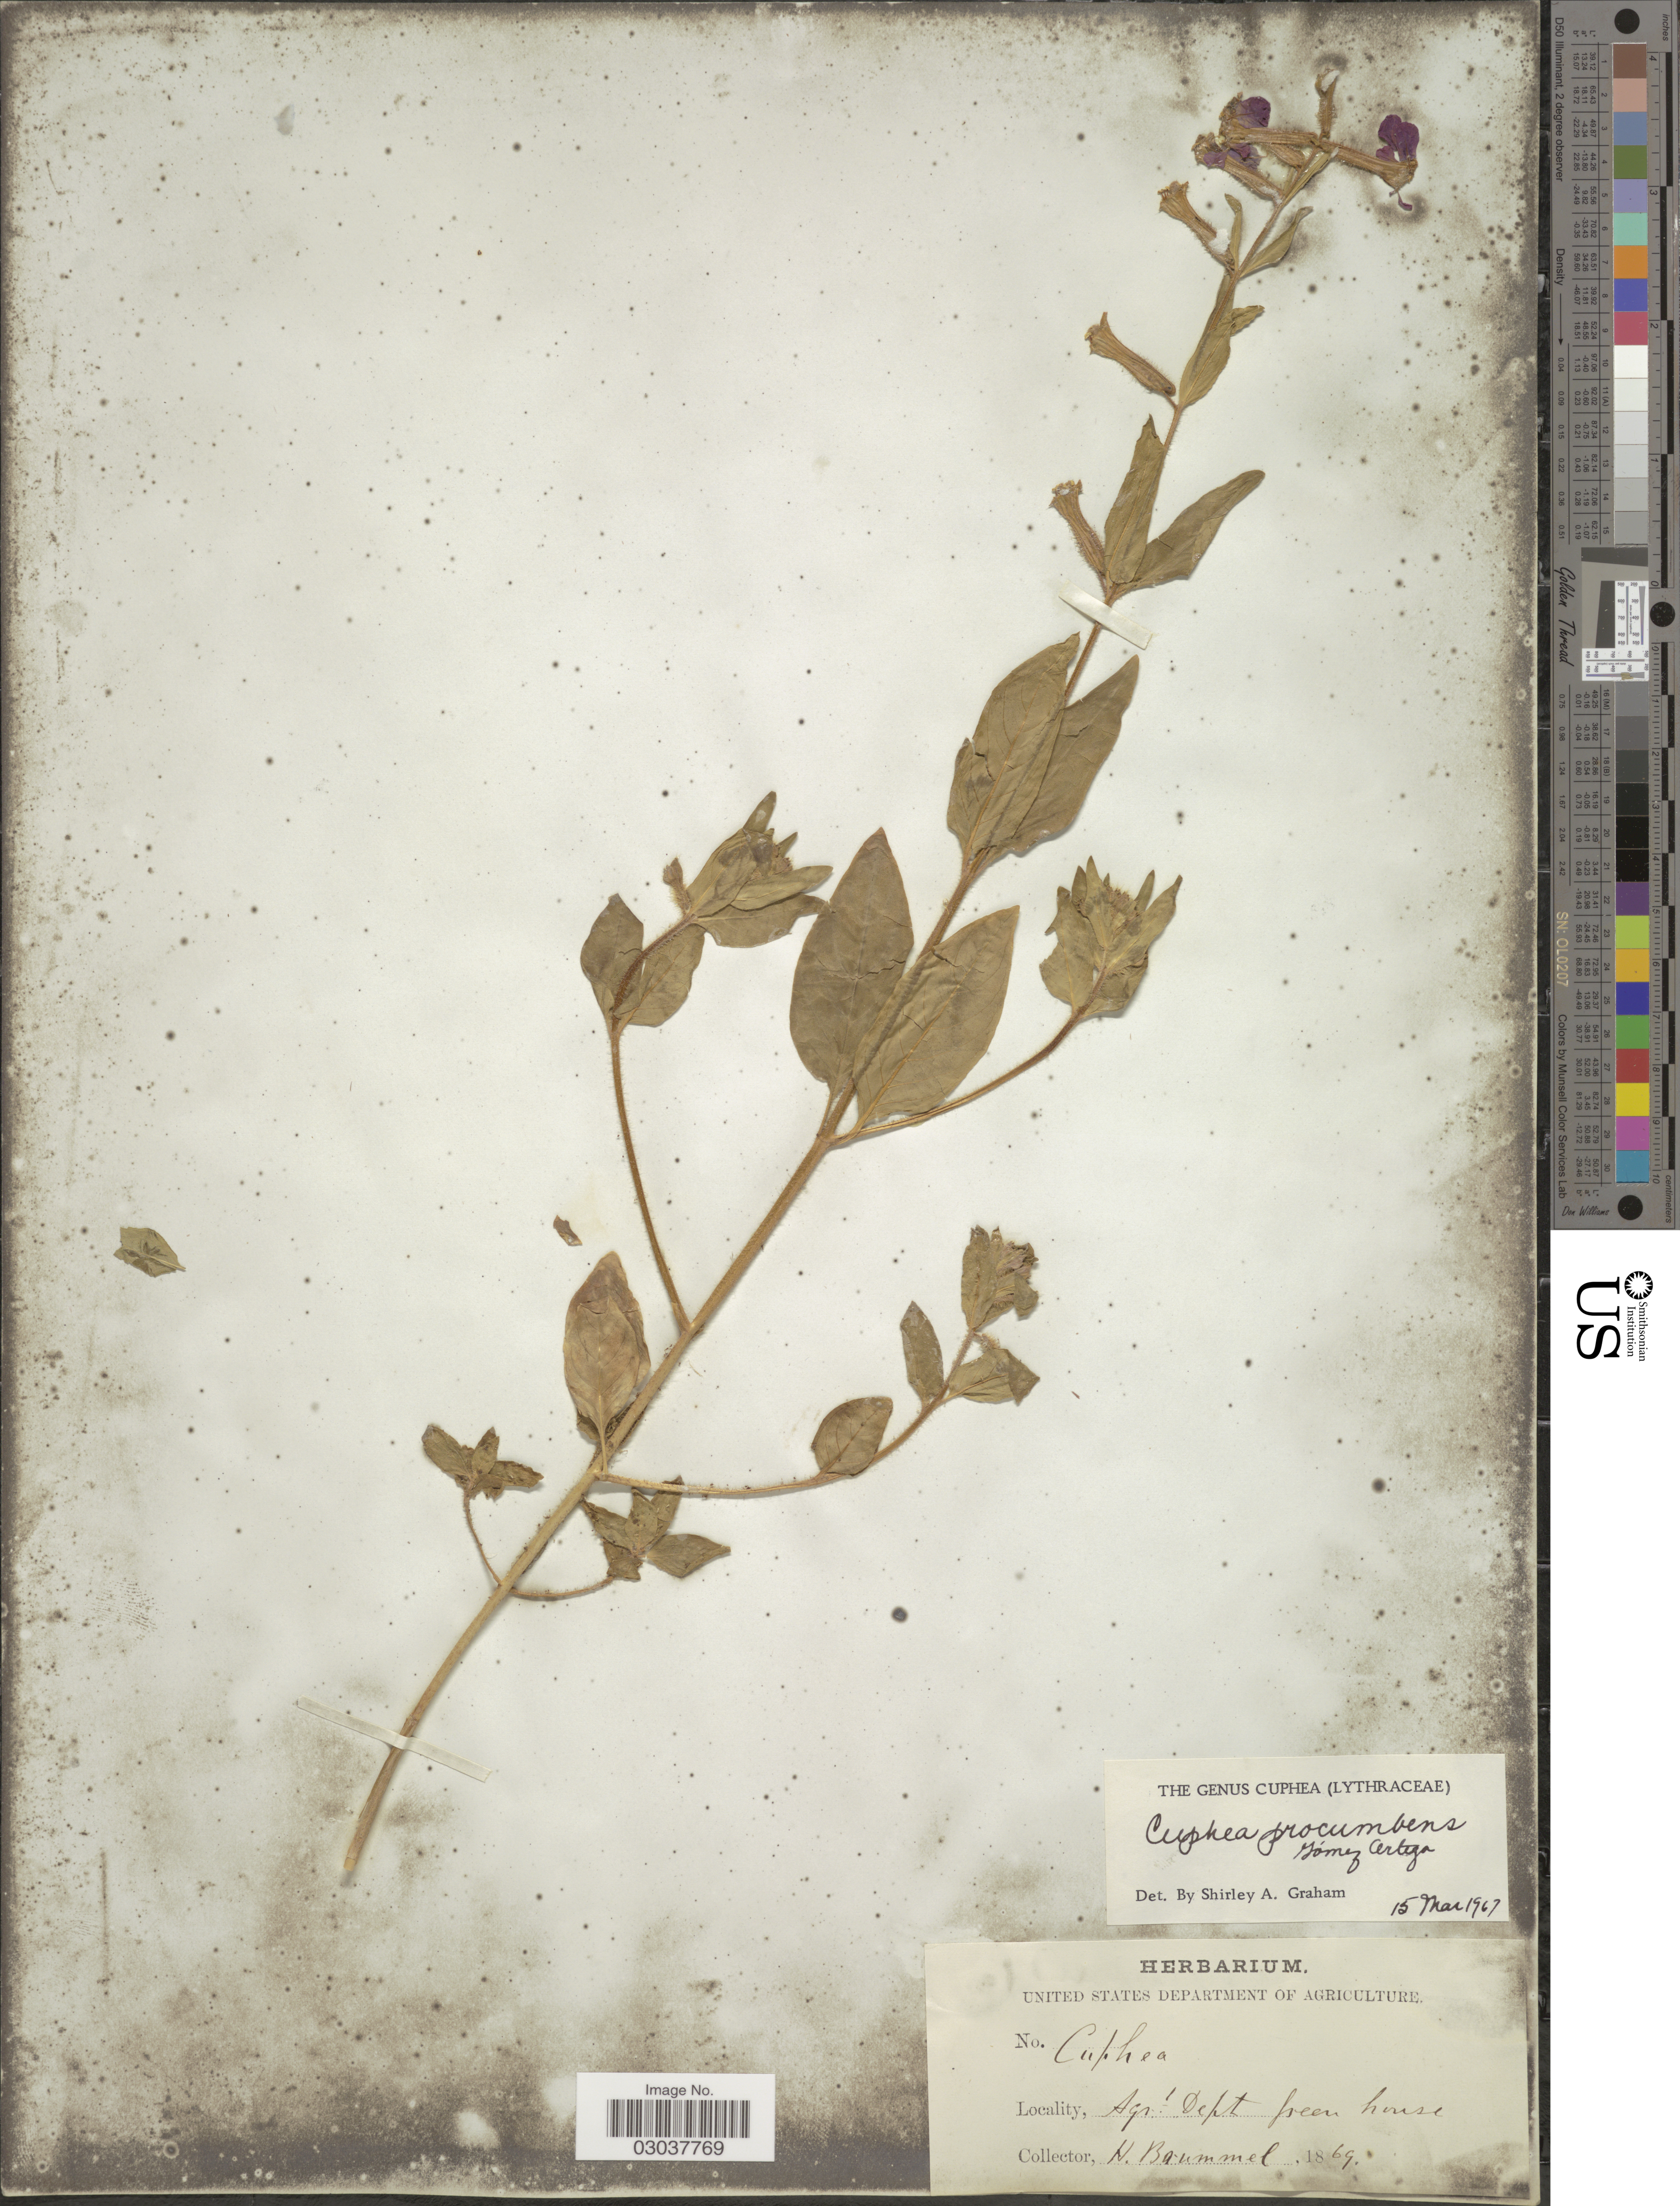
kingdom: Plantae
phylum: Tracheophyta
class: Magnoliopsida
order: Myrtales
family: Lythraceae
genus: Cuphea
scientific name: Cuphea procumbens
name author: L.D. Gómez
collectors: H. Brommel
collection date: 1869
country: United States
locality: Agr. Dept. Green House.